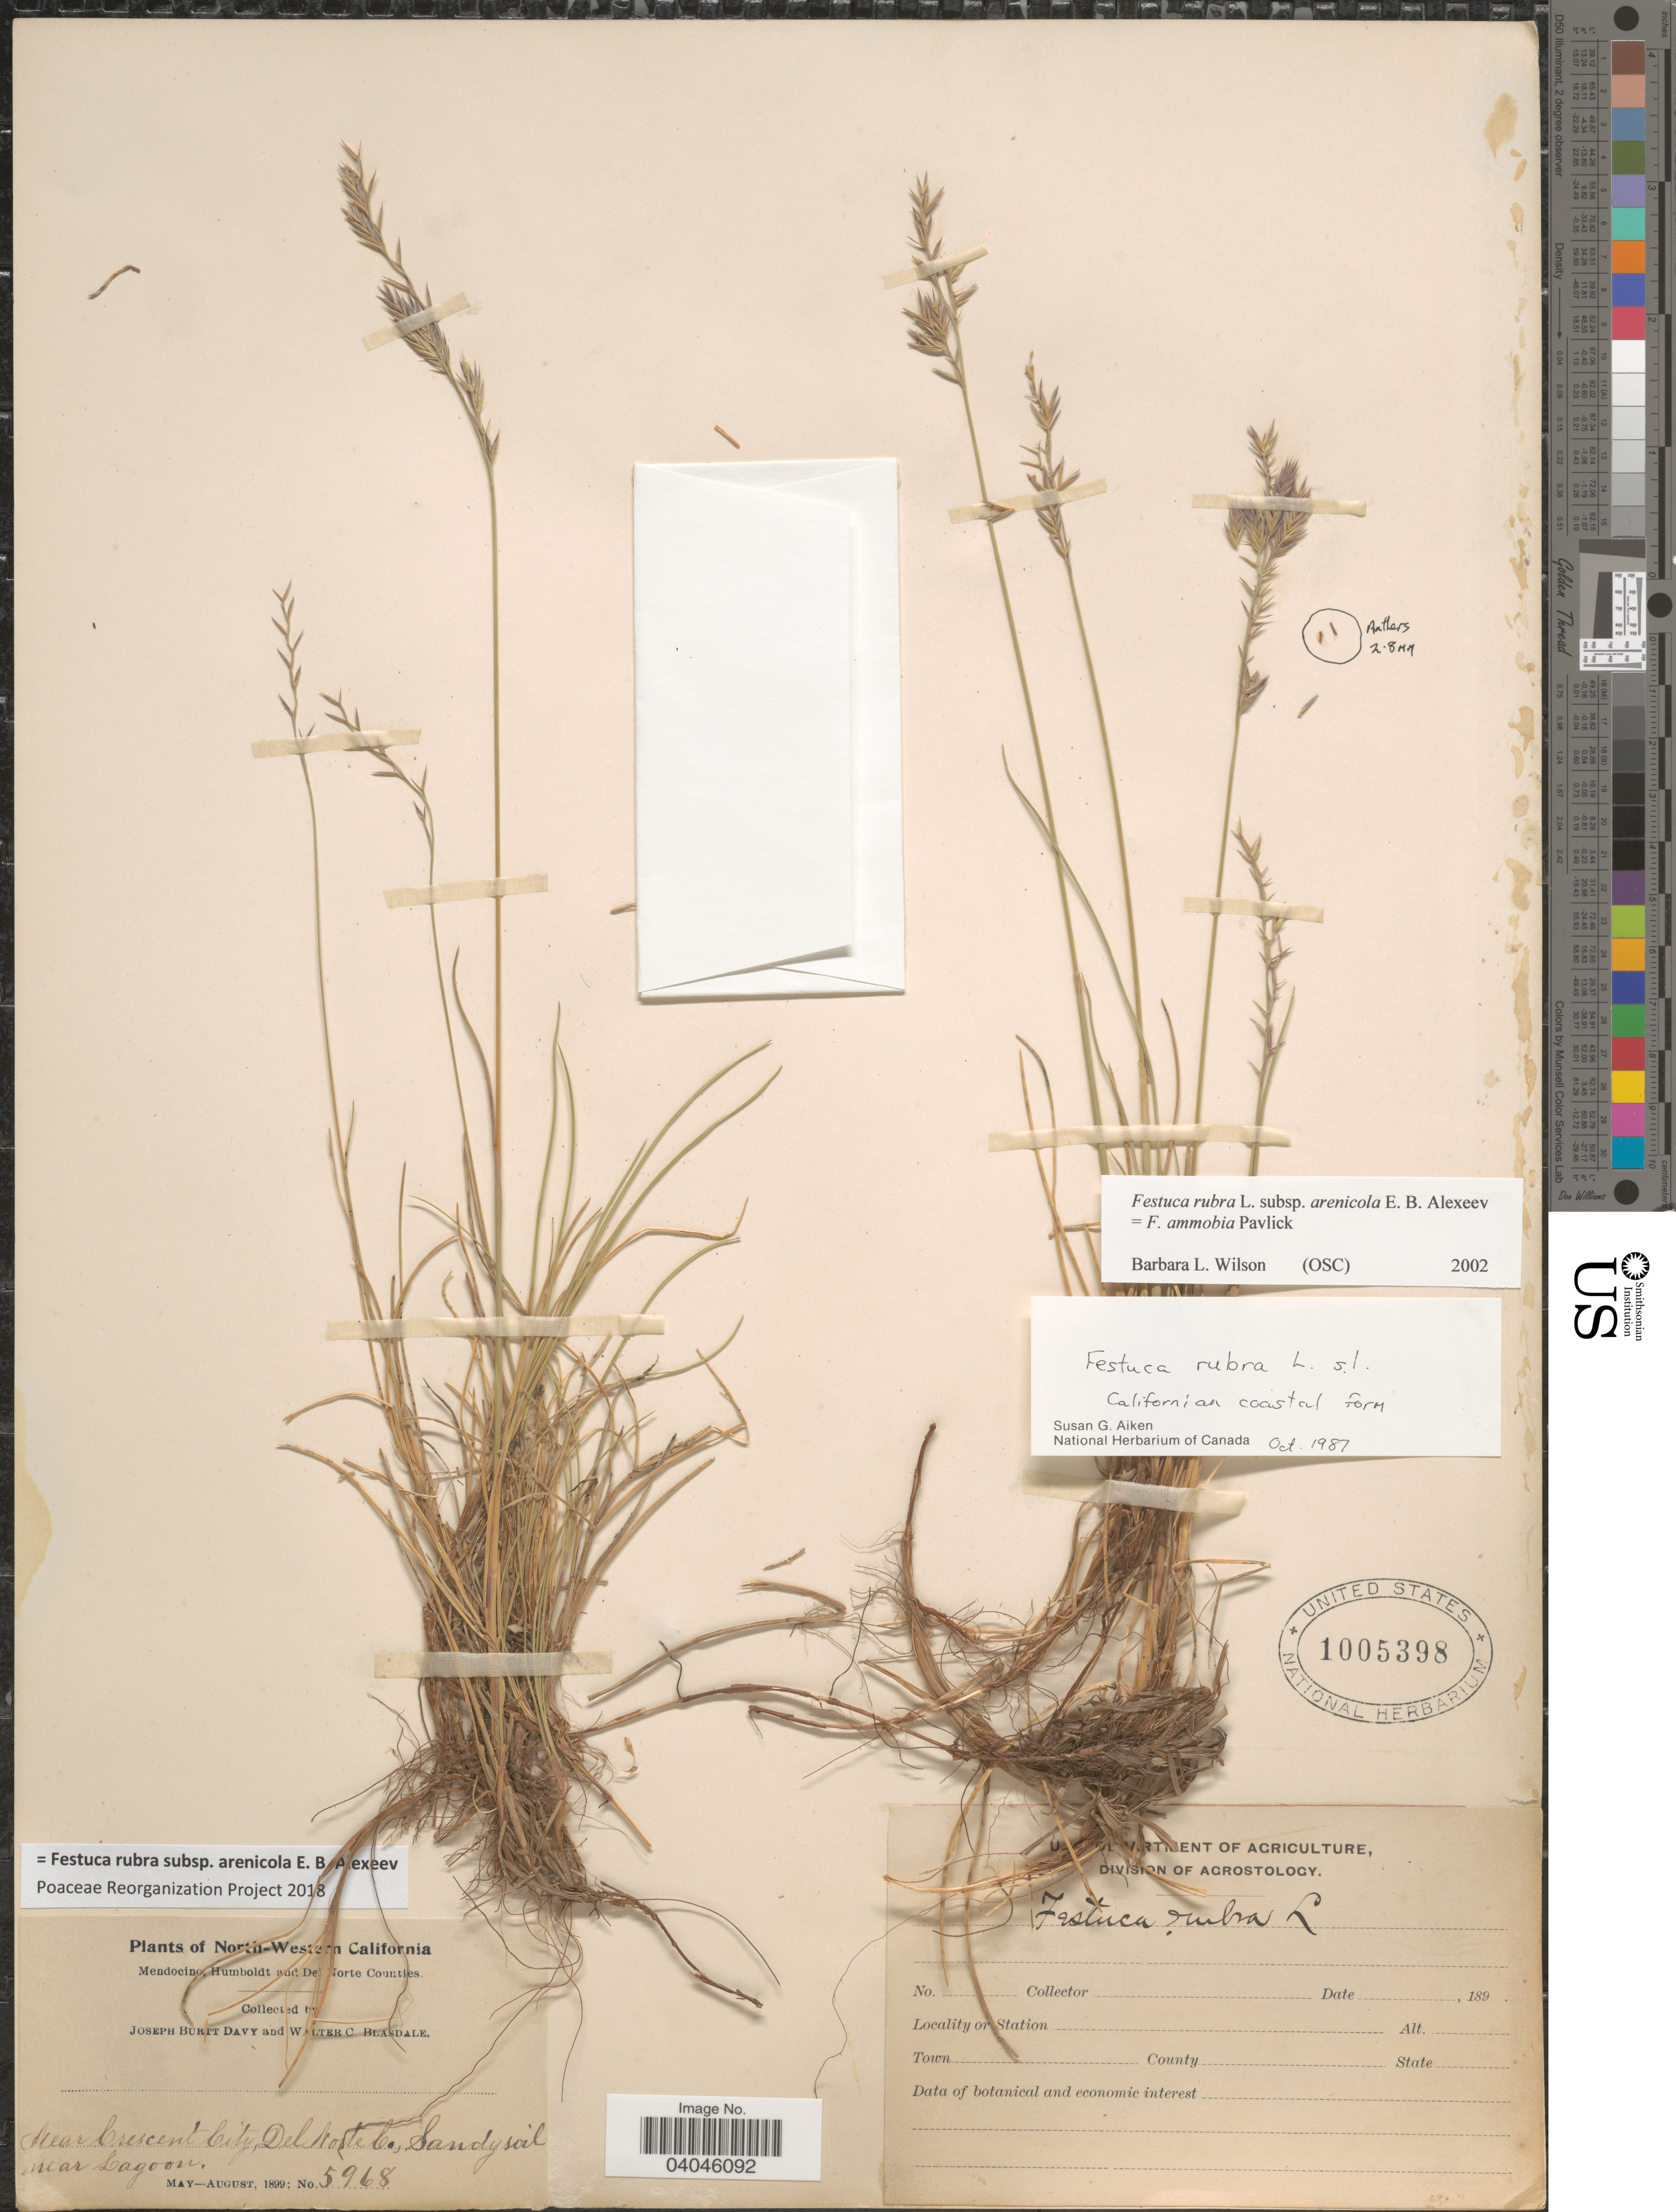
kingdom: Plantae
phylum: Tracheophyta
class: Liliopsida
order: Poales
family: Poaceae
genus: Festuca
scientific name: Festuca rubra subsp. arenicola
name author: E.B. Alexeev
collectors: J. Burtt Davy & W. Blasdale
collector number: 5968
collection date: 1899-05/1899-08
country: United States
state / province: California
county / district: Del Norte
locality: North-Western California. Near Crescent City, Del Norte Co. Sandy soil near Lagoon.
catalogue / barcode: US 1005398